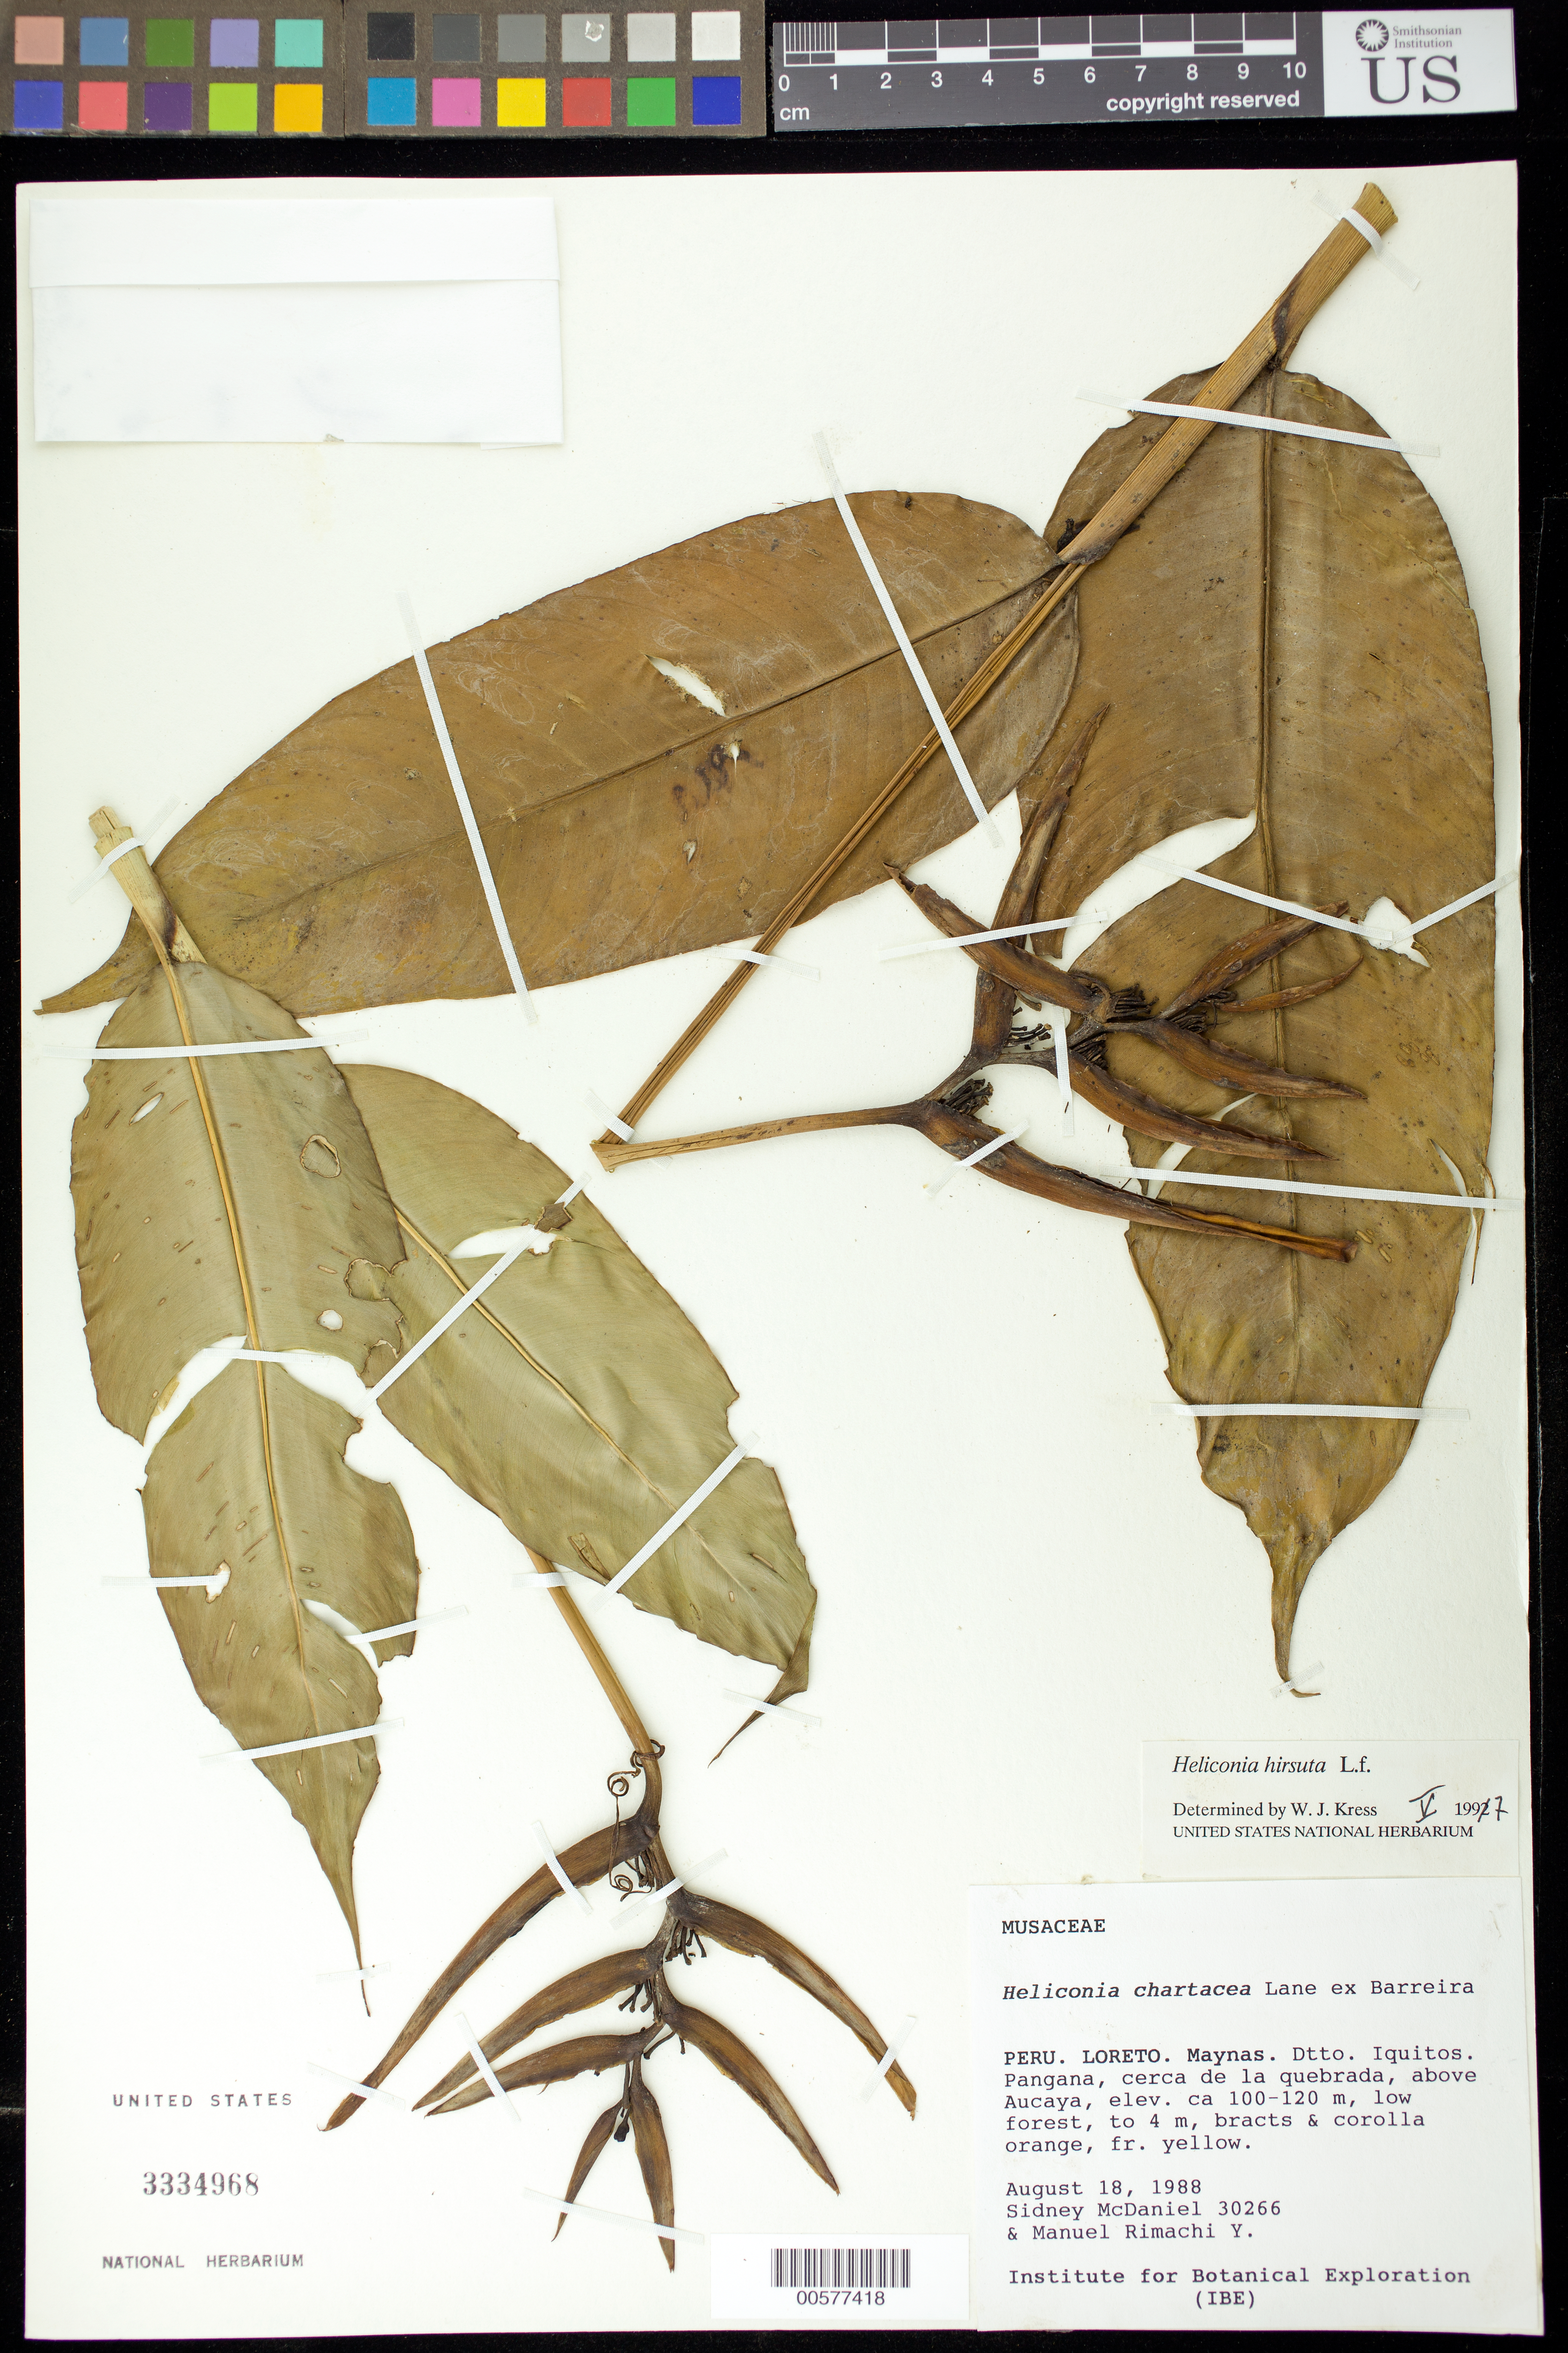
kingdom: Plantae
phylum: Tracheophyta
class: Liliopsida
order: Zingiberales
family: Heliconiaceae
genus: Heliconia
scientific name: Heliconia hirsuta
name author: L. f.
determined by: Kress, W. J., (US), Smithsonian Institution - National Museum of Natural History (UNITED STATES)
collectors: S. T. McDaniel & M. Rimachi Y.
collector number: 30266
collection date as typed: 18 Aug 1988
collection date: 1988-08-18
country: Peru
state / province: Loreto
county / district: Maynas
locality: Dtto. Iquitos. Pangana, near the ravine above Aucaya.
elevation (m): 100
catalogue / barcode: US 3334968